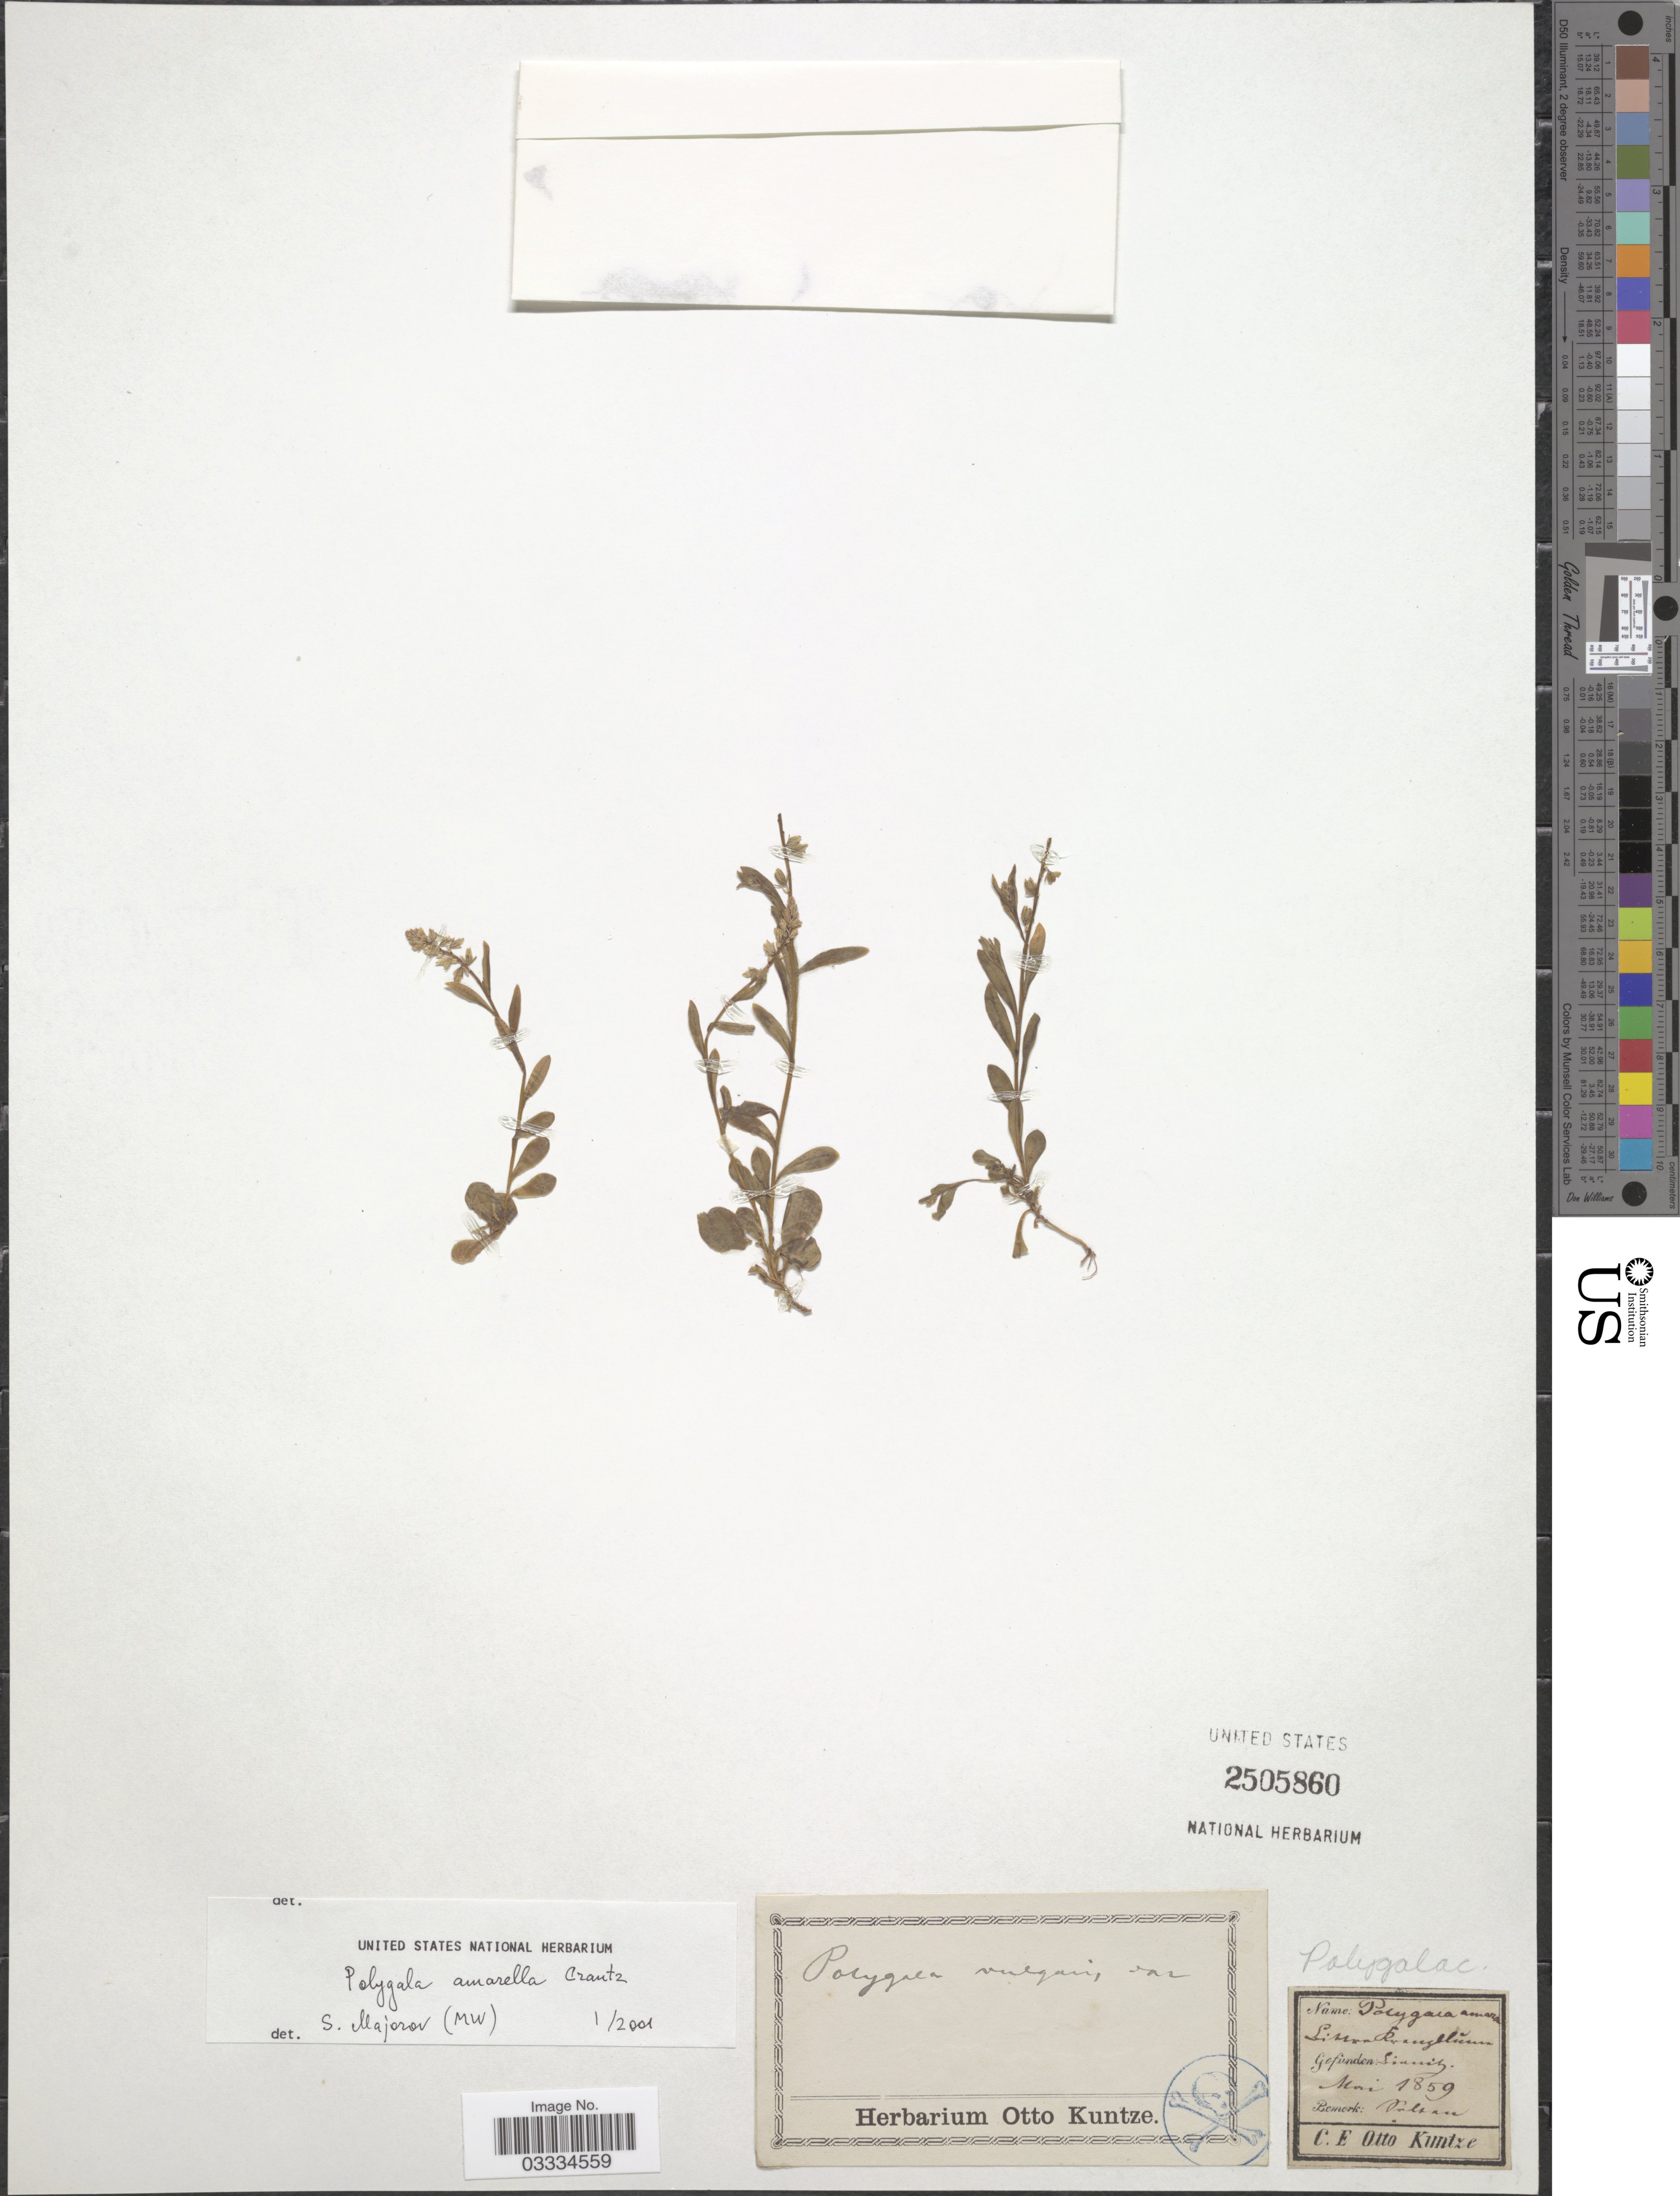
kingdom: Plantae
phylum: Tracheophyta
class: Magnoliopsida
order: Fabales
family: Polygalaceae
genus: Polygala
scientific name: Polygala amarella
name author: Crantz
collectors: C.E.O. Kuntze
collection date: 1859-05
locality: Gefunden [unsure placement]: Sinnig [interpreted].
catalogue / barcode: US 2505860